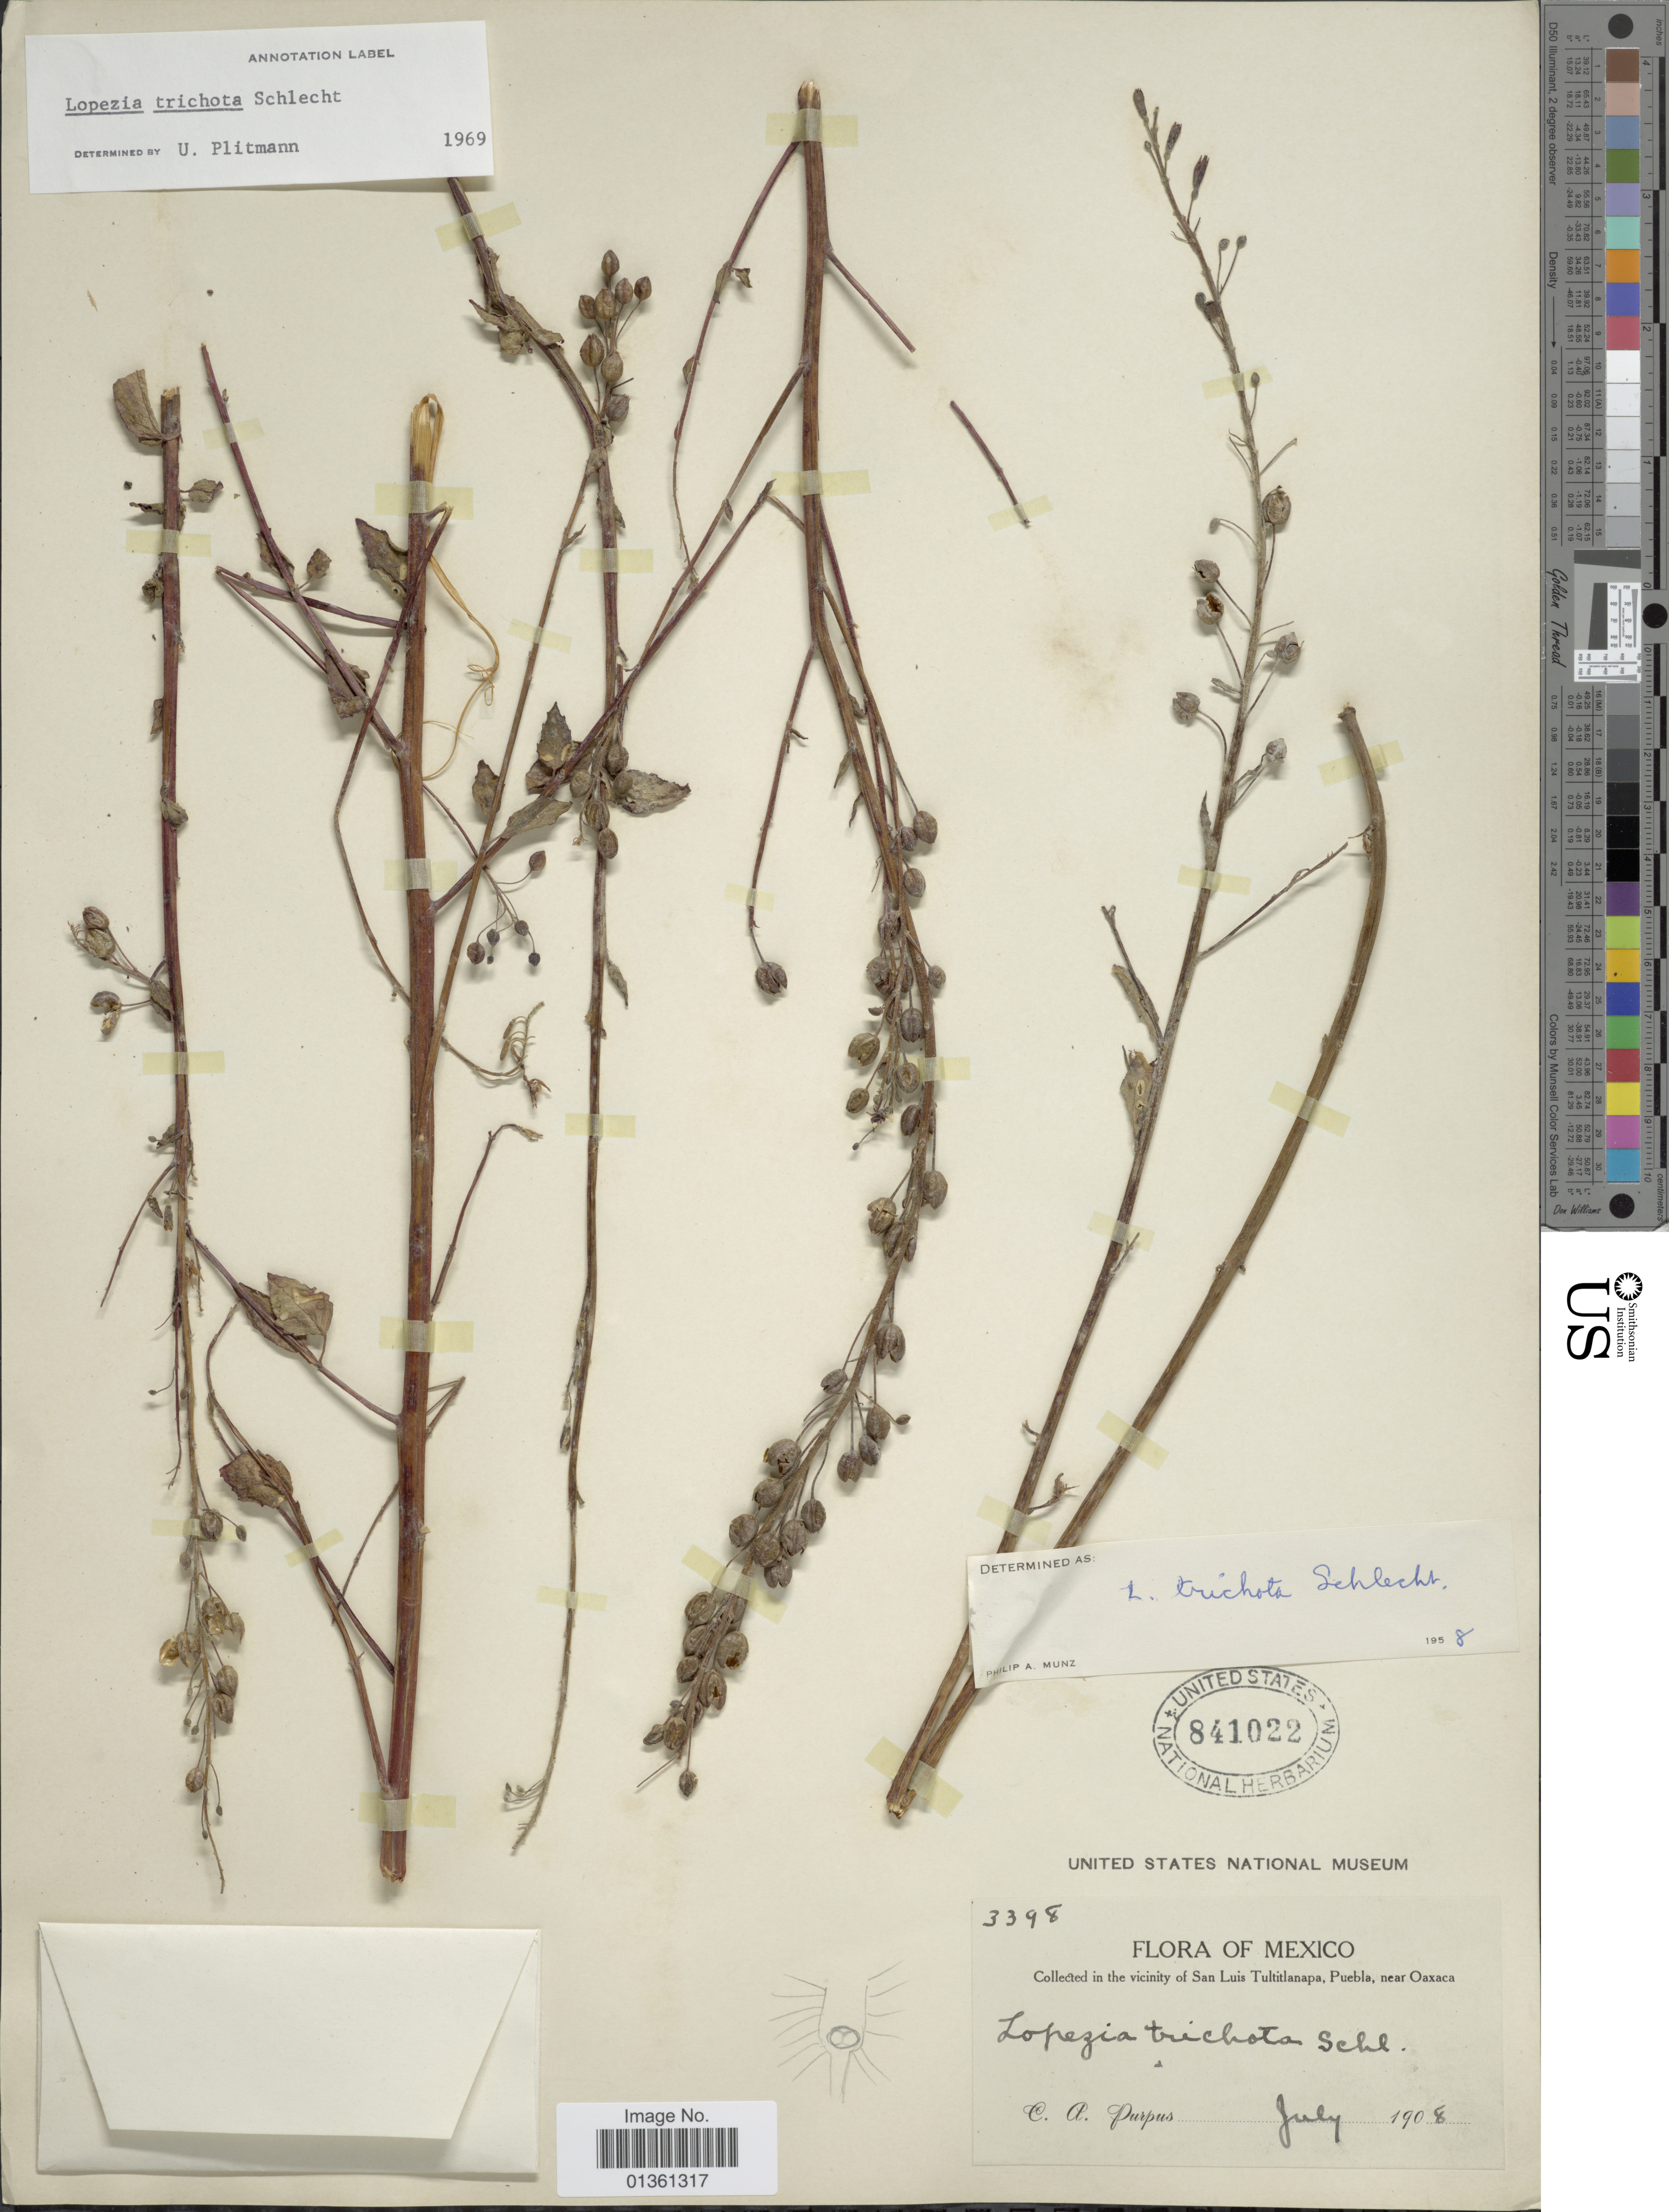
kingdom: Plantae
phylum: Tracheophyta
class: Magnoliopsida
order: Myrtales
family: Onagraceae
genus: Lopezia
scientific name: Lopezia trichota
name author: Schltdl.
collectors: C. A. Purpus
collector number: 3398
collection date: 1908-07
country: Mexico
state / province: Puebla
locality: In the vicinity of San Luis Tultitlanapa, near Oaxaca.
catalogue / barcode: US 841022